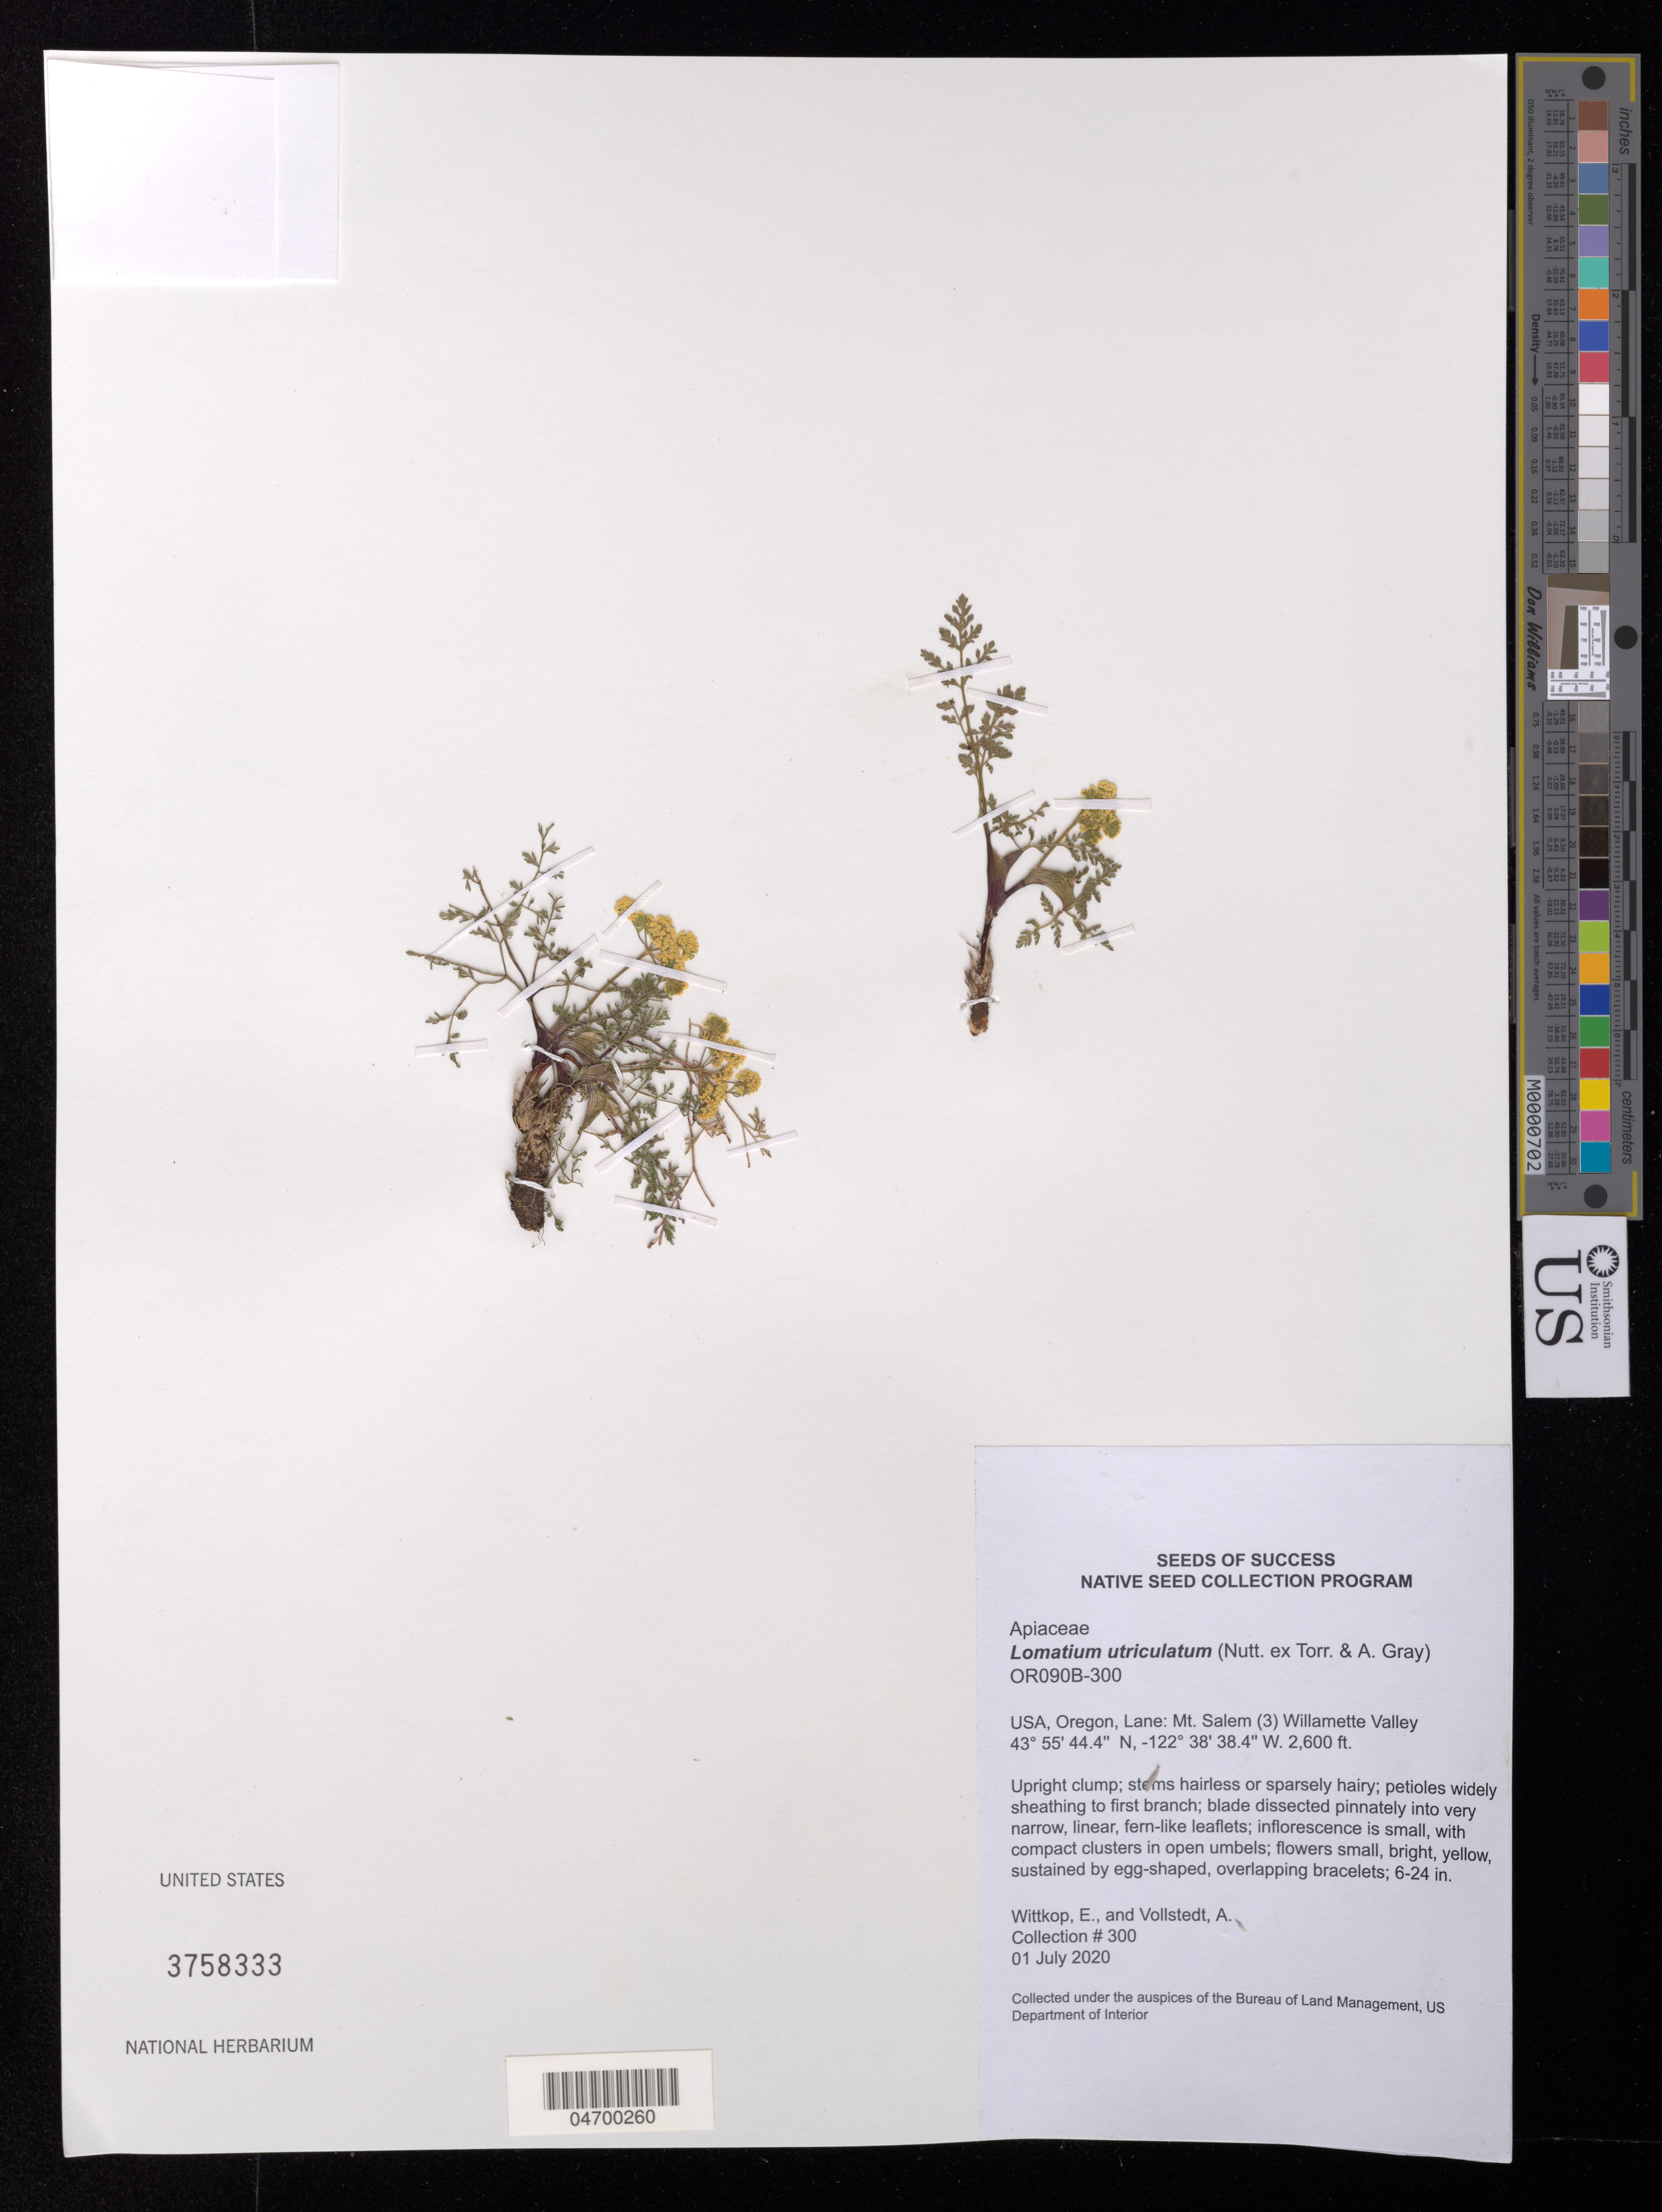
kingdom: Plantae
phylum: Tracheophyta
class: Magnoliopsida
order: Apiales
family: Apiaceae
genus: Lomatium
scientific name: Lomatium utriculatum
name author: (Nutt. ex Torr. & A. Gray) J.M. Coult. & Rose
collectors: E. Wittkop & A. Vollstedt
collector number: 300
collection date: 2020-07-01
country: United States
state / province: Oregon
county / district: Lane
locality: Lane: Mt. Salem. (3) Willamette Valley.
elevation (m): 792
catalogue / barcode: US 3758333